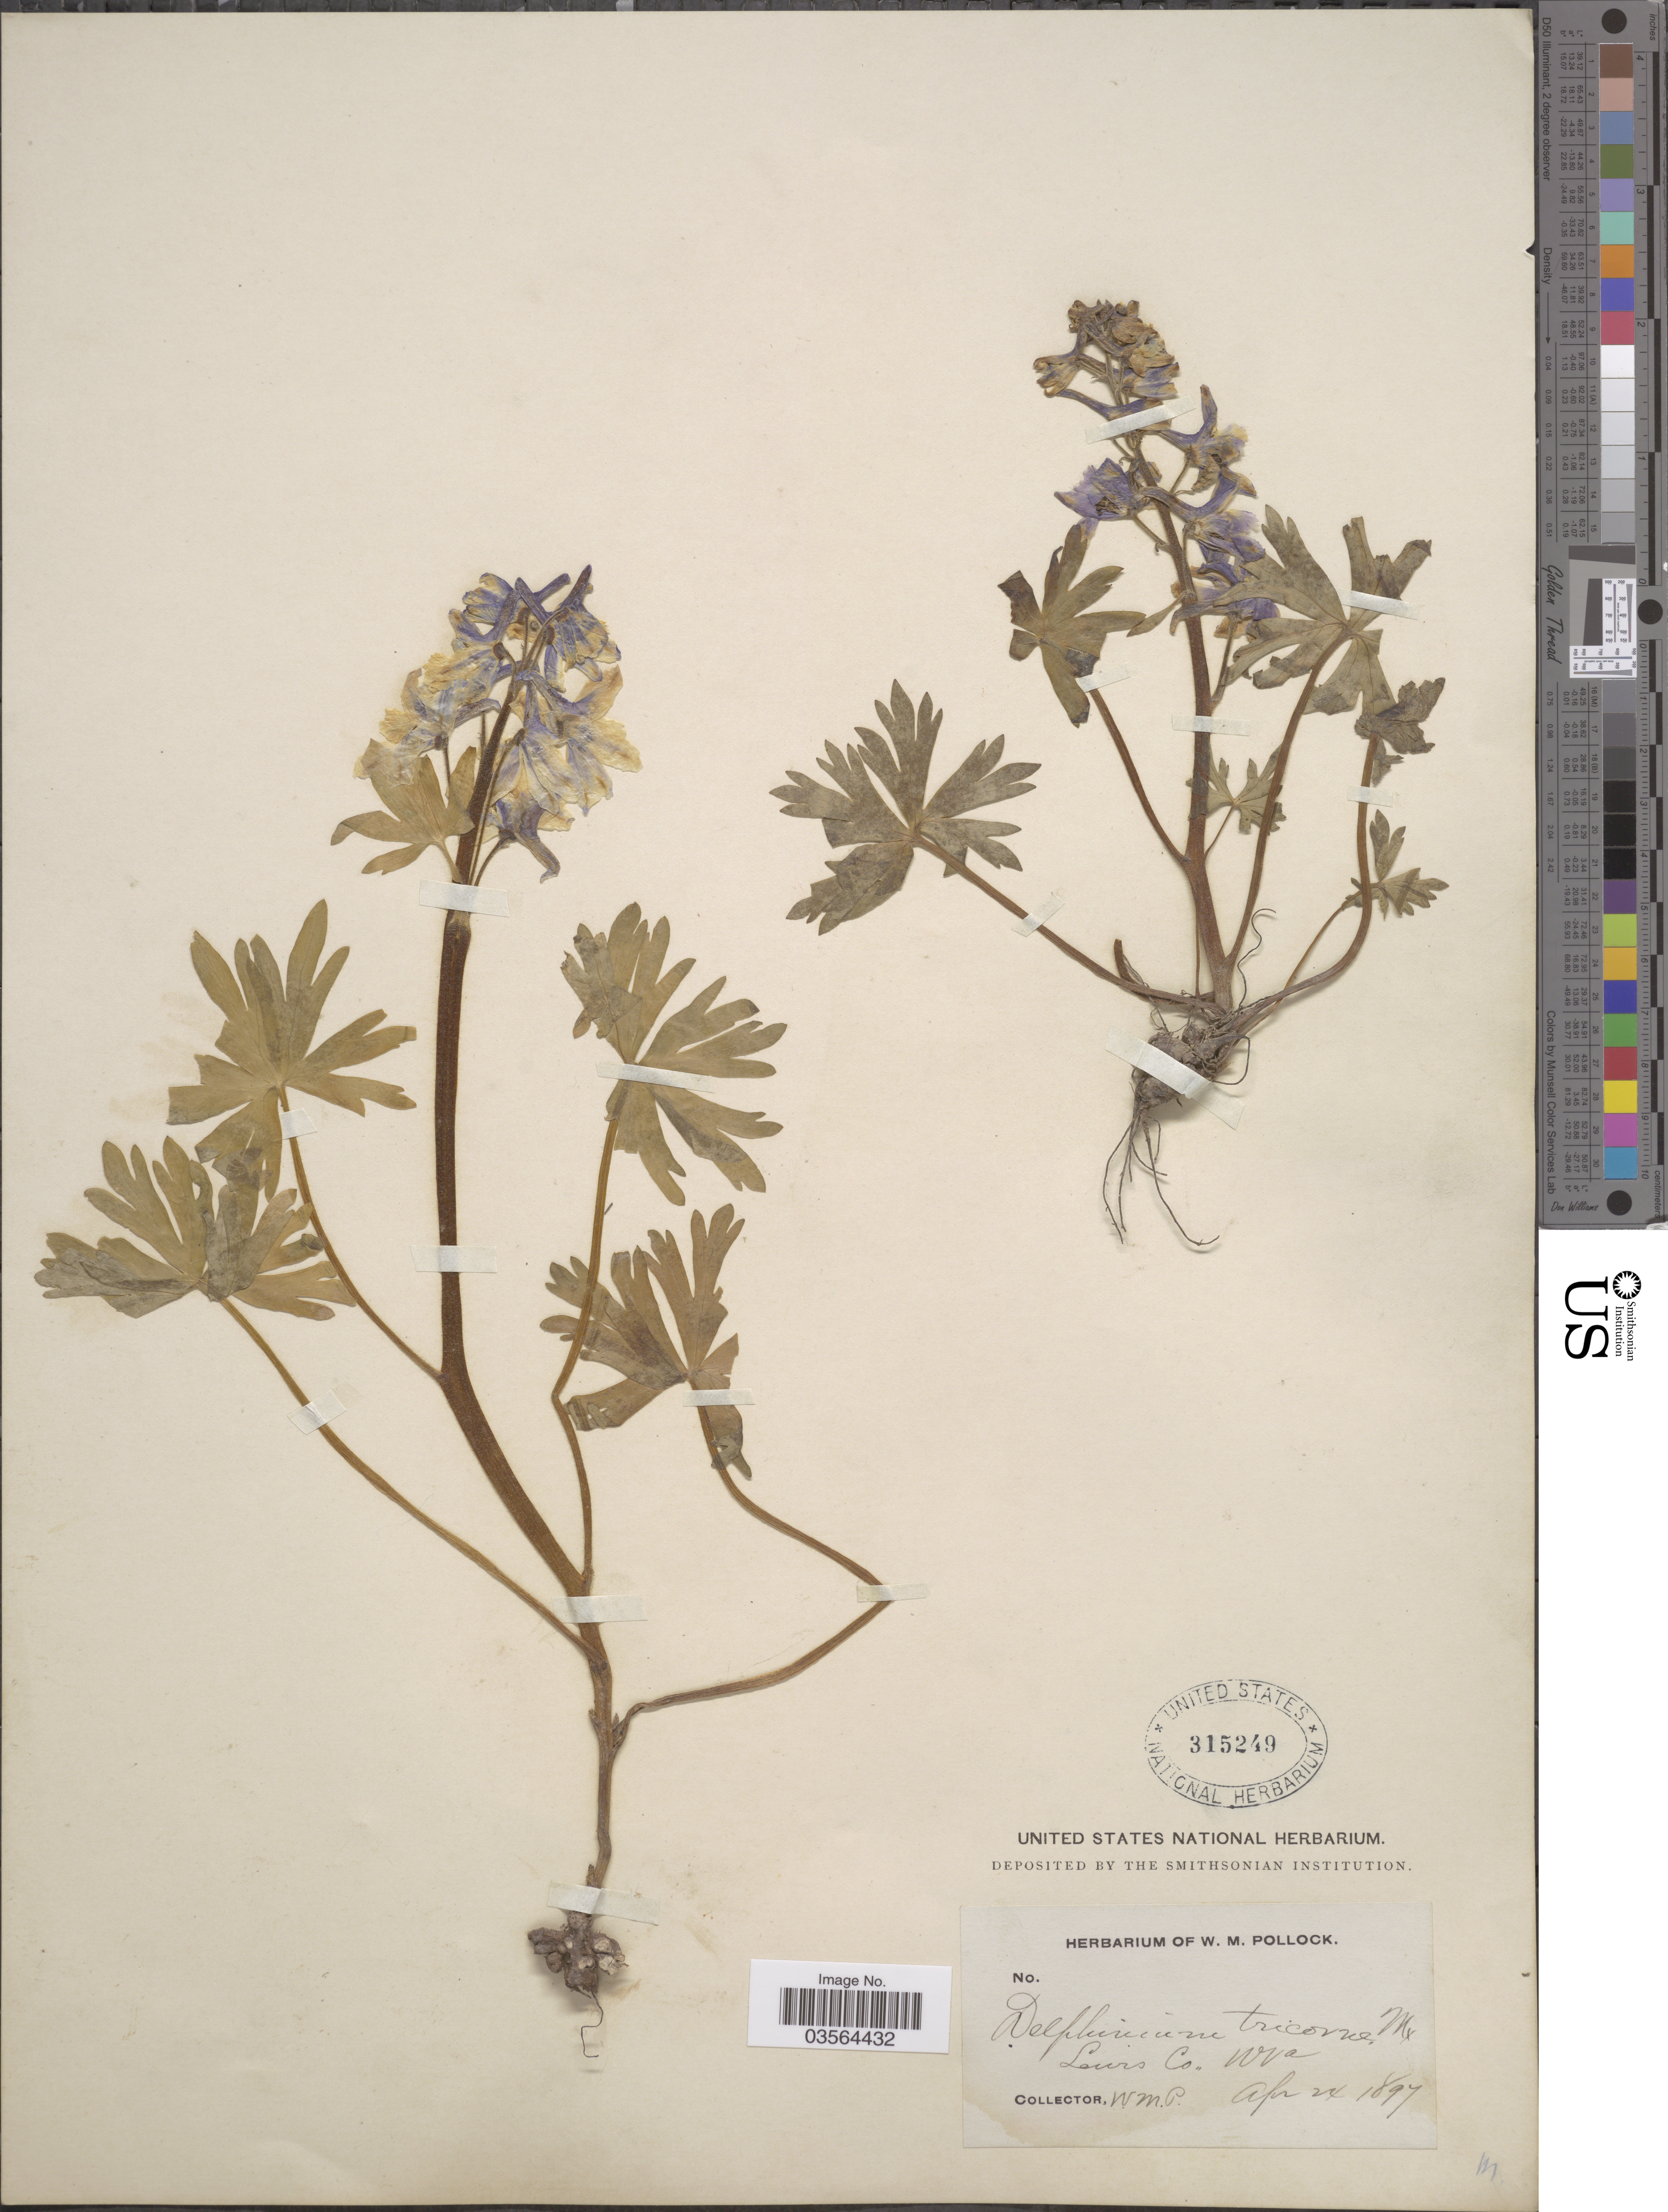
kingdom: Plantae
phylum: Tracheophyta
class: Magnoliopsida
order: Ranunculales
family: Ranunculaceae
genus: Delphinium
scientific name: Delphinium tricorne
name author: Michx.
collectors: W. M. Pollock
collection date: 1897-04-24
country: United States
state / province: West Virginia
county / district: Lewis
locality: Lewis Co.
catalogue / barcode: US 315249